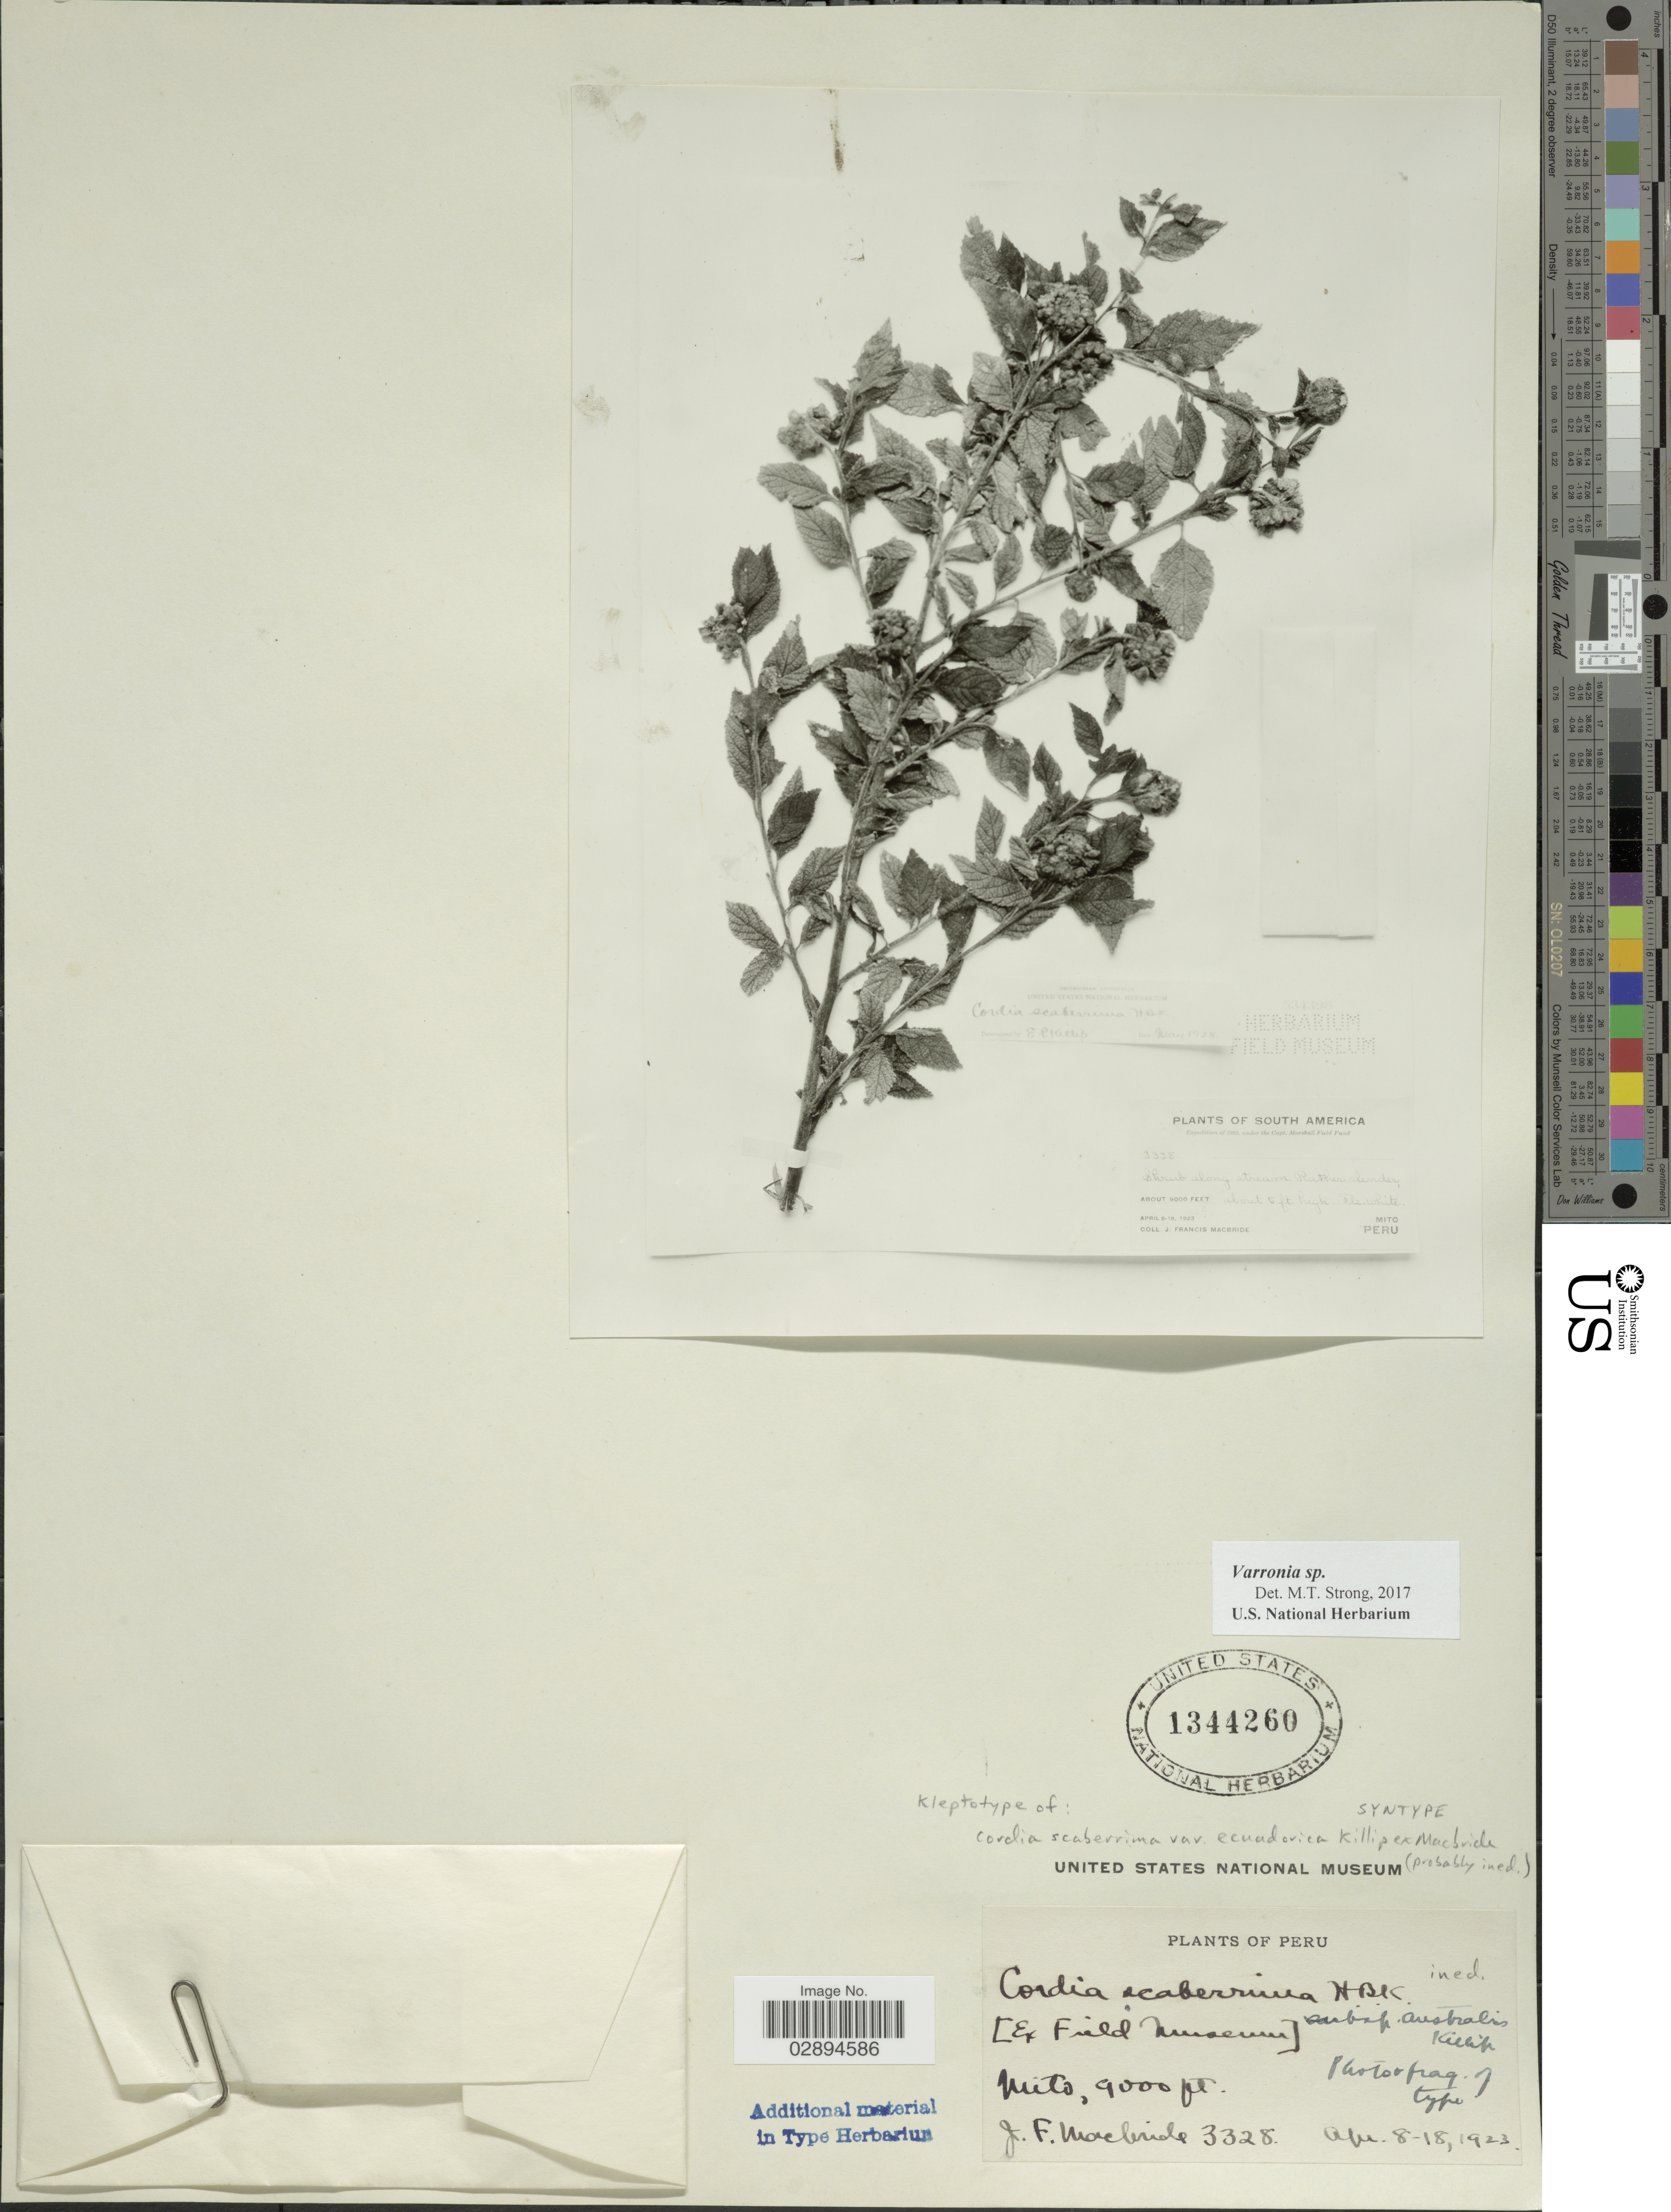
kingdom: Plantae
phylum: Tracheophyta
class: Magnoliopsida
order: Boraginales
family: Cordiaceae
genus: Varronia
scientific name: Varronia sp.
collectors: J. F. Macbride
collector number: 3328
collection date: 1923-04-08/1923-04-18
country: Peru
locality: Mito.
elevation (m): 2743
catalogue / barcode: US 1344260